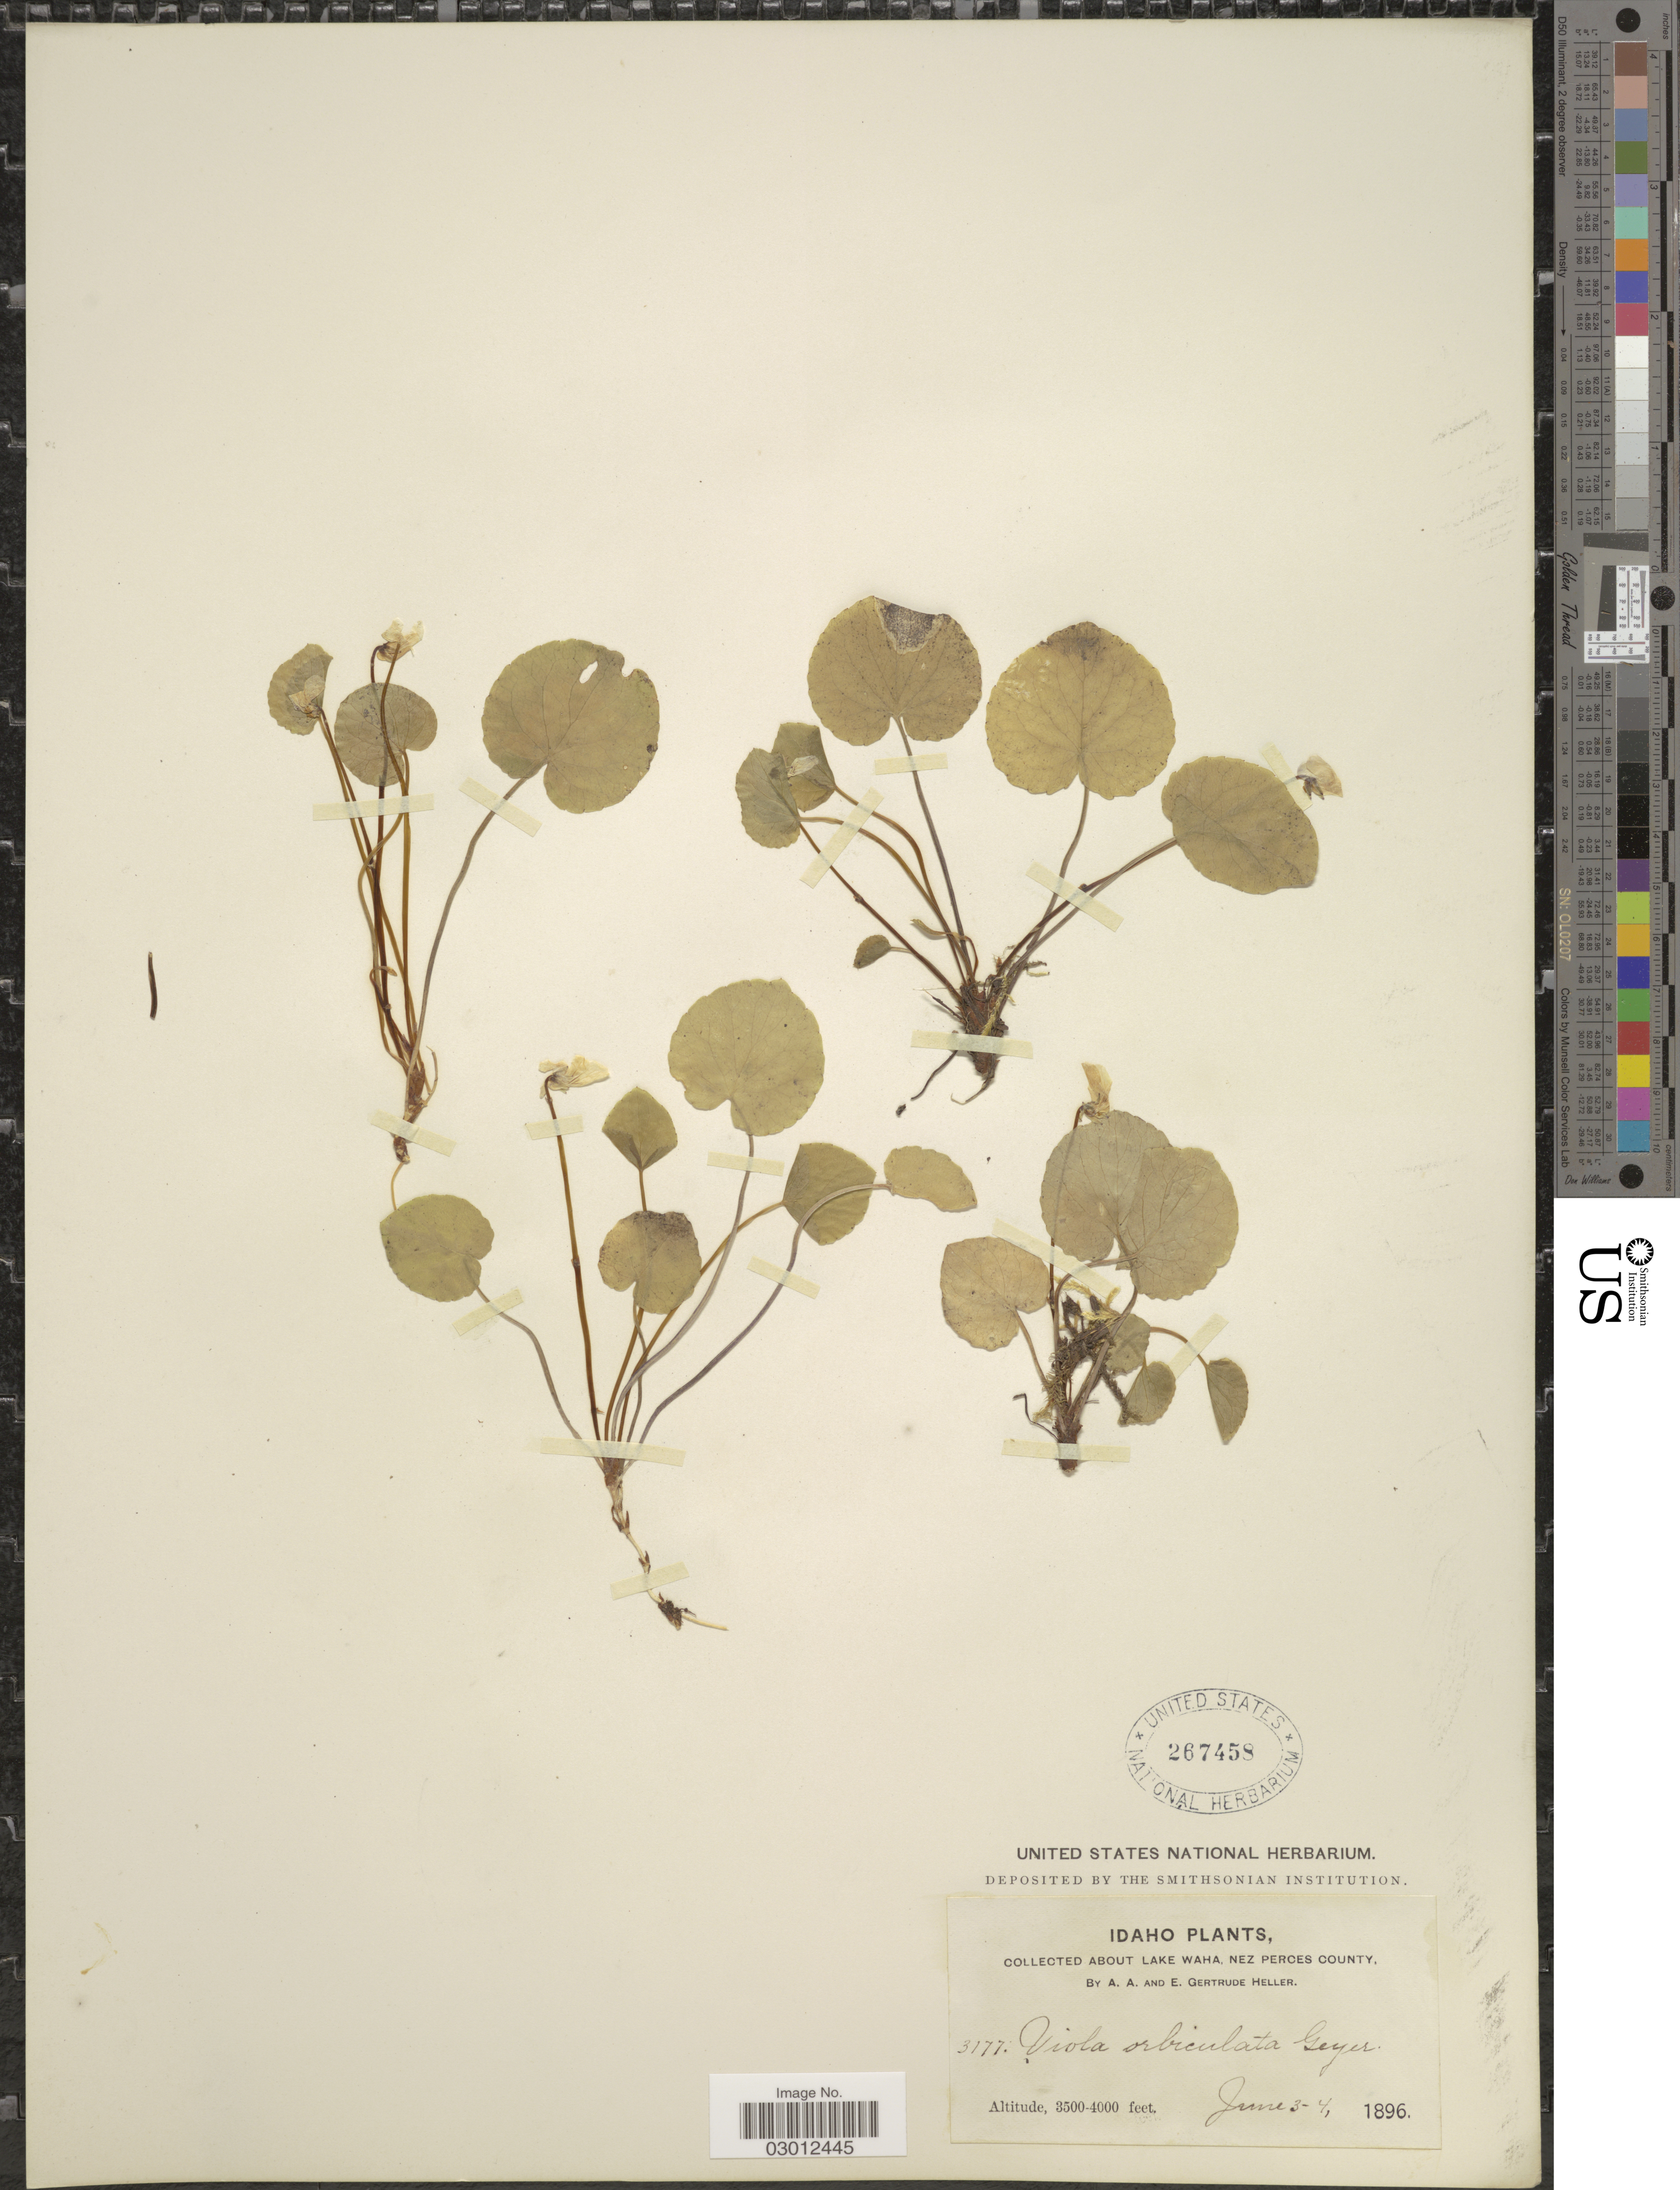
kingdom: Plantae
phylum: Tracheophyta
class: Magnoliopsida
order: Malpighiales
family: Violaceae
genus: Viola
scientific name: Viola orbiculata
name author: Geyer ex Hook.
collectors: A. A. Heller & E. G. Heller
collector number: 3177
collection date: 1896-06-03/1896-06-04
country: United States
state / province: Idaho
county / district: Nez Perce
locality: About Lake Waha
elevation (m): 1067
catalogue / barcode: US 267458